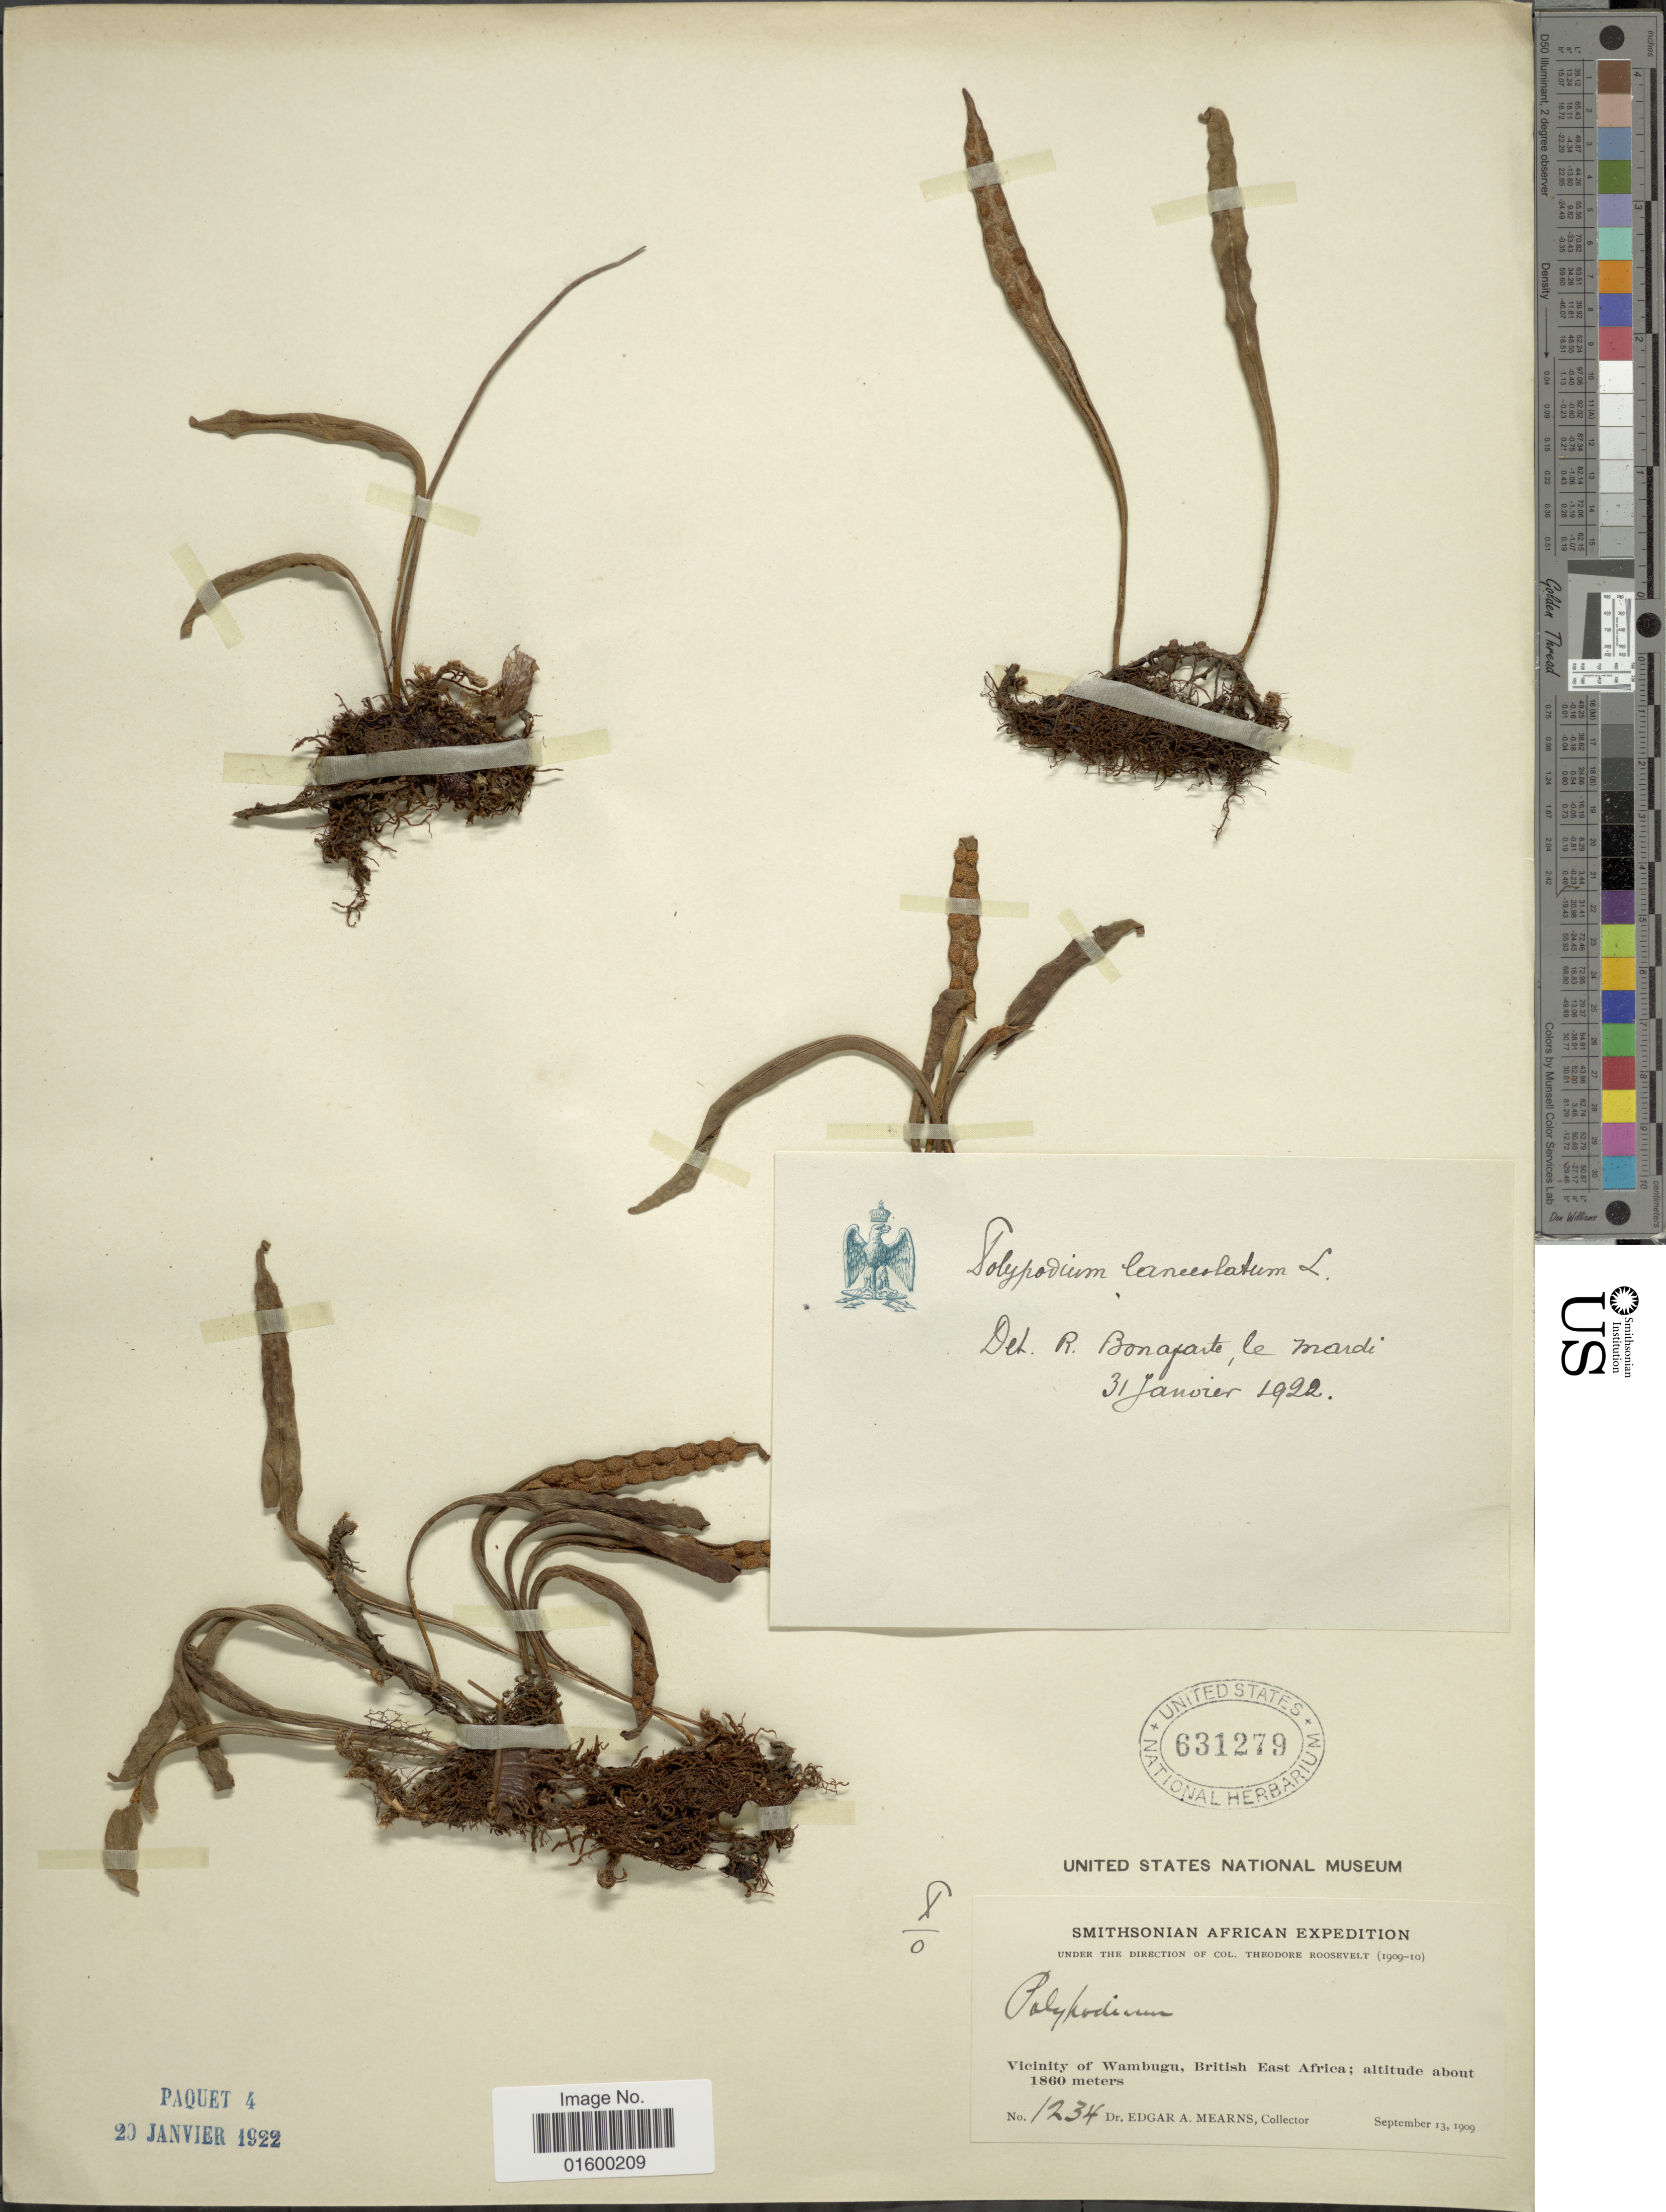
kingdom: Plantae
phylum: Tracheophyta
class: Polypodiopsida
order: Polypodiales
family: Polypodiaceae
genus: Pleopeltis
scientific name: Pleopeltis macrocarpa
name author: (Bory ex Willd.) Kaulf.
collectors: E. A. Mearns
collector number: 1234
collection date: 1909-09-13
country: Kenya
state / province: Kirinyaga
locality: Vicinity of Wambugu, British East Africa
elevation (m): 1860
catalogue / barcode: US 631279